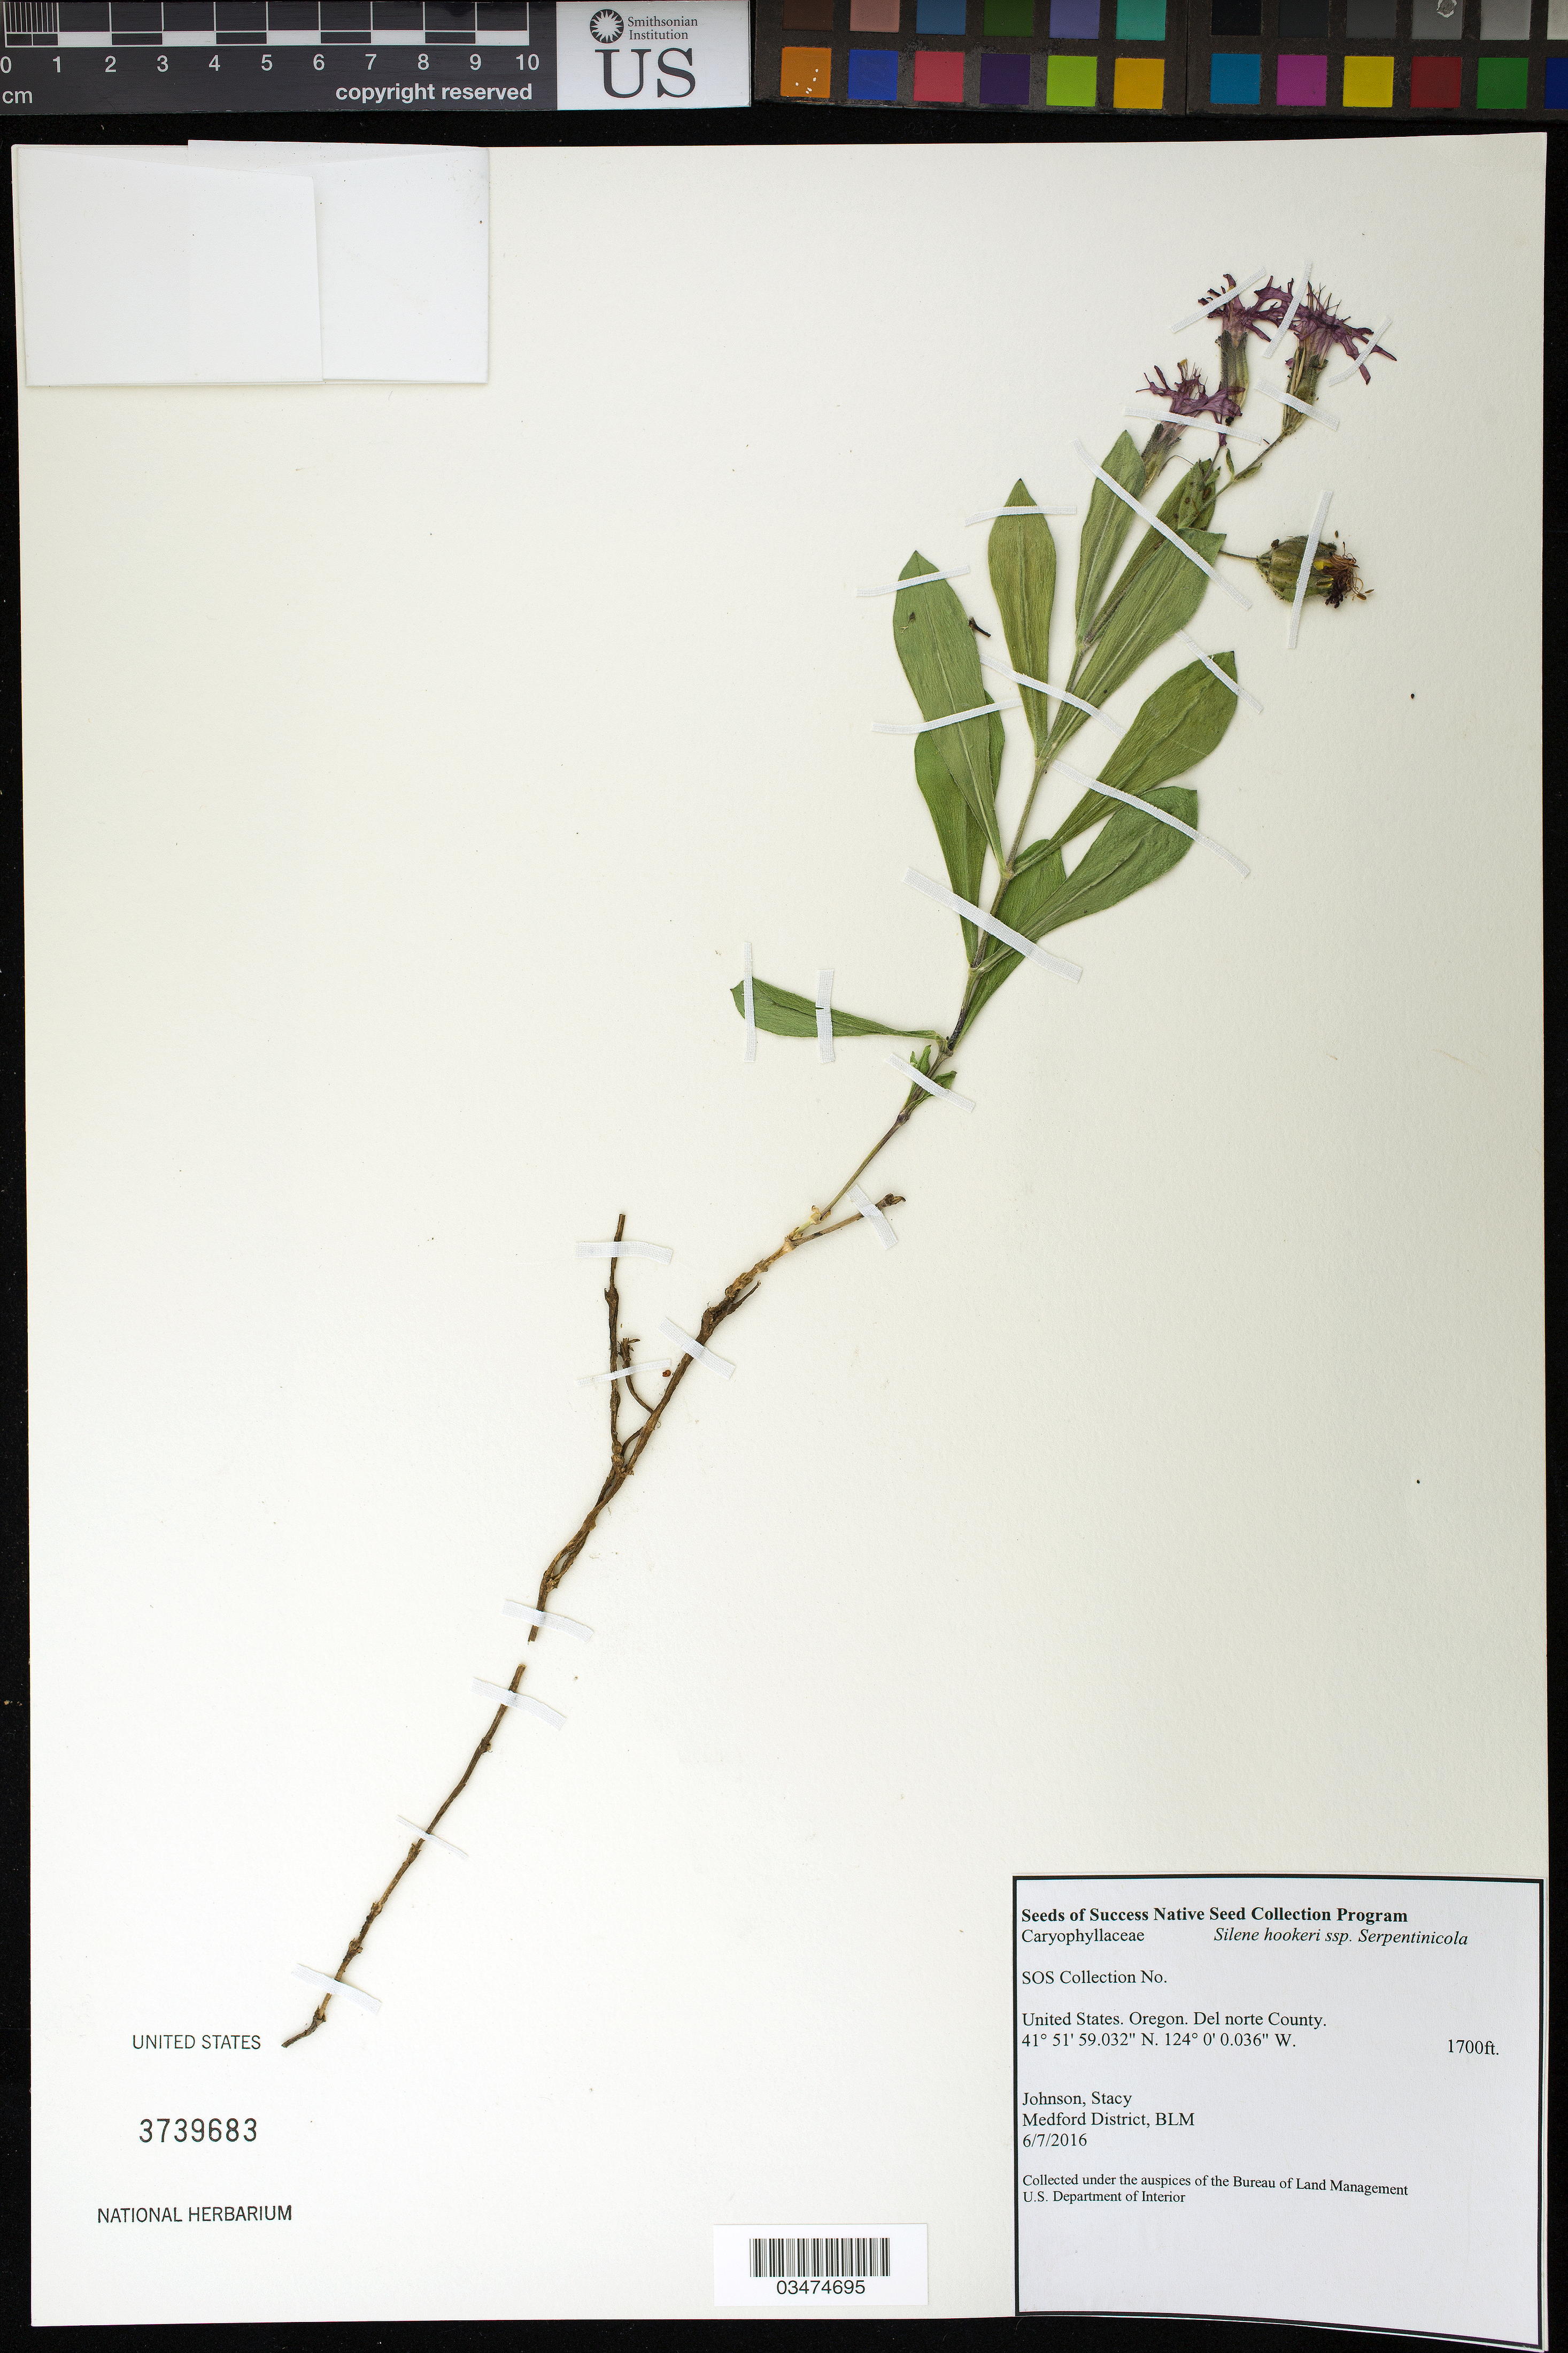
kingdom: Plantae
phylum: Tracheophyta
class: Magnoliopsida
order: Caryophyllales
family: Caryophyllaceae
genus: Silene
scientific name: Silene hookeri subsp. serpentinicola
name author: (T.W. Nelson & J.P. Nelson) K.L. Chambers & S.C. Meyers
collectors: S. Johnson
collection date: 2016-06-07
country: United States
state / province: Oregon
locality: Del Norte County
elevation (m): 518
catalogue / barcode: US 3739683